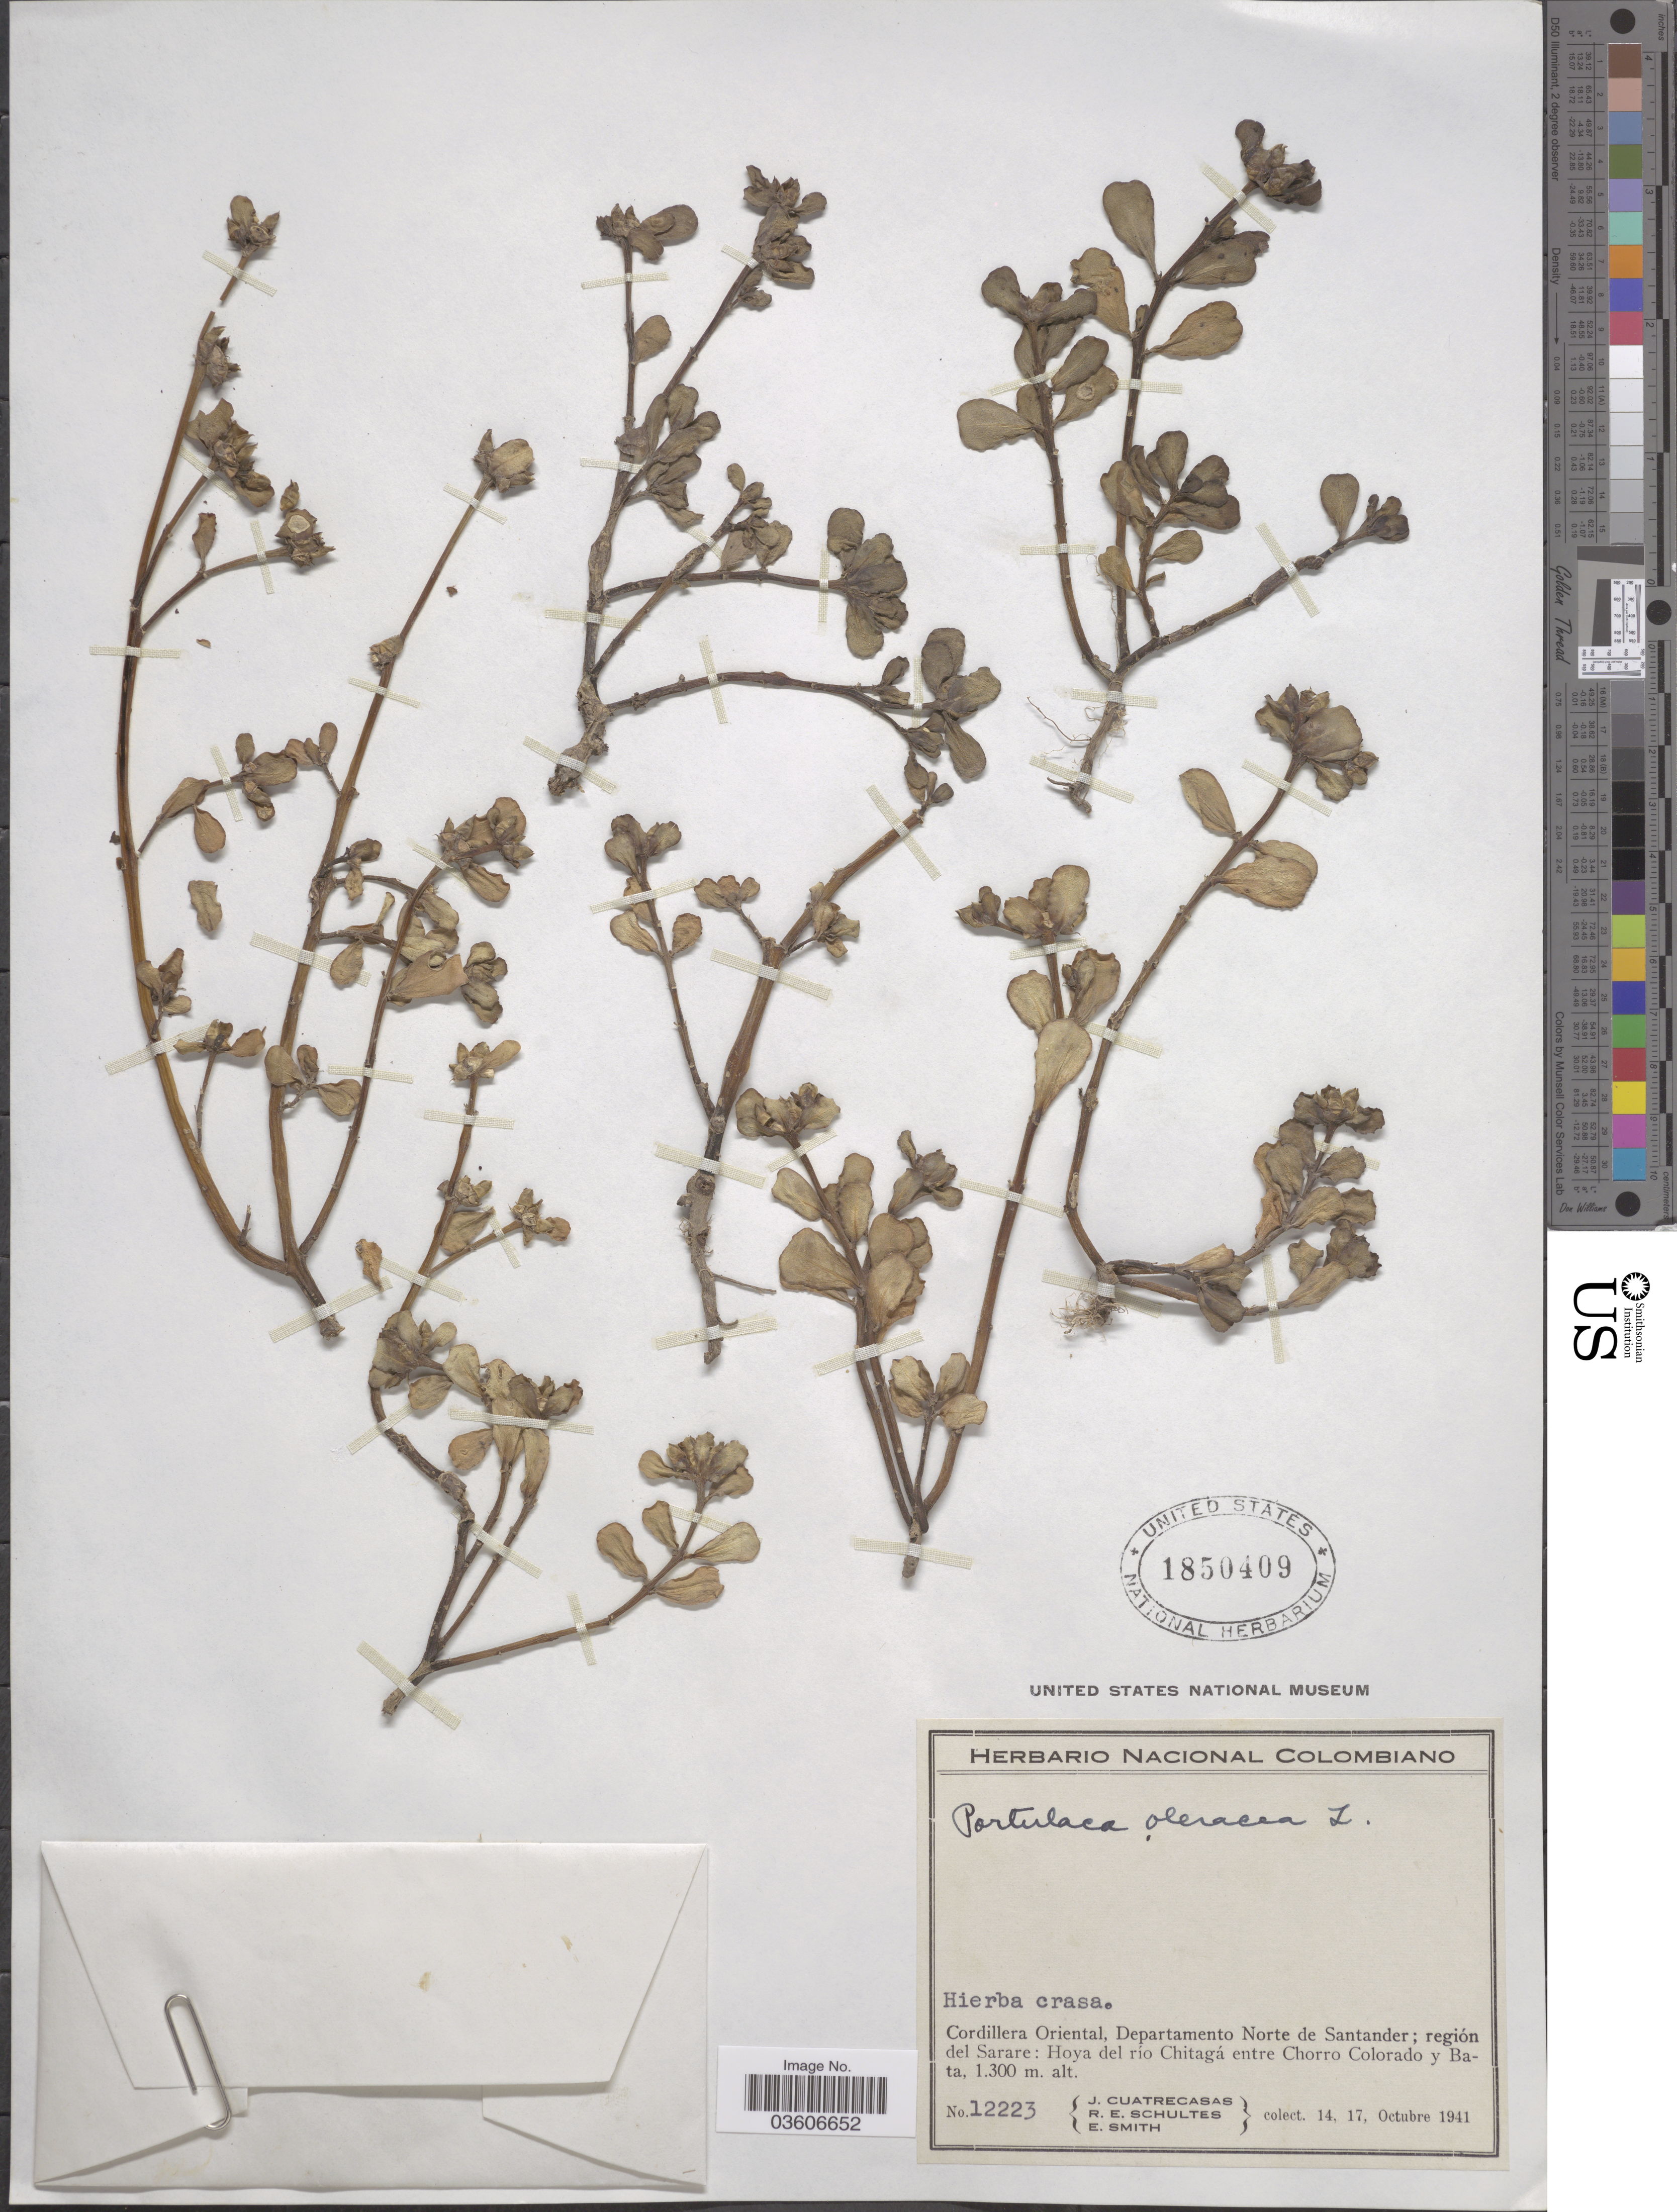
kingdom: Plantae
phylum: Tracheophyta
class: Magnoliopsida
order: Caryophyllales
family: Portulacaceae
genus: Portulaca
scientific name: Portulaca oleracea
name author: L.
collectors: J. Cuatrecasas, R. E. Schultes & E. Smith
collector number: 12223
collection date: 1941-10-14/1941-10-17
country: Colombia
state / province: Norte de Santander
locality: Cordillera Oriental, Departamento Norte de Santander; región del Sarare: Hoya del río Chitagá entre Chorro Colorado y Bata.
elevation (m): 1300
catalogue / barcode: US 1850409